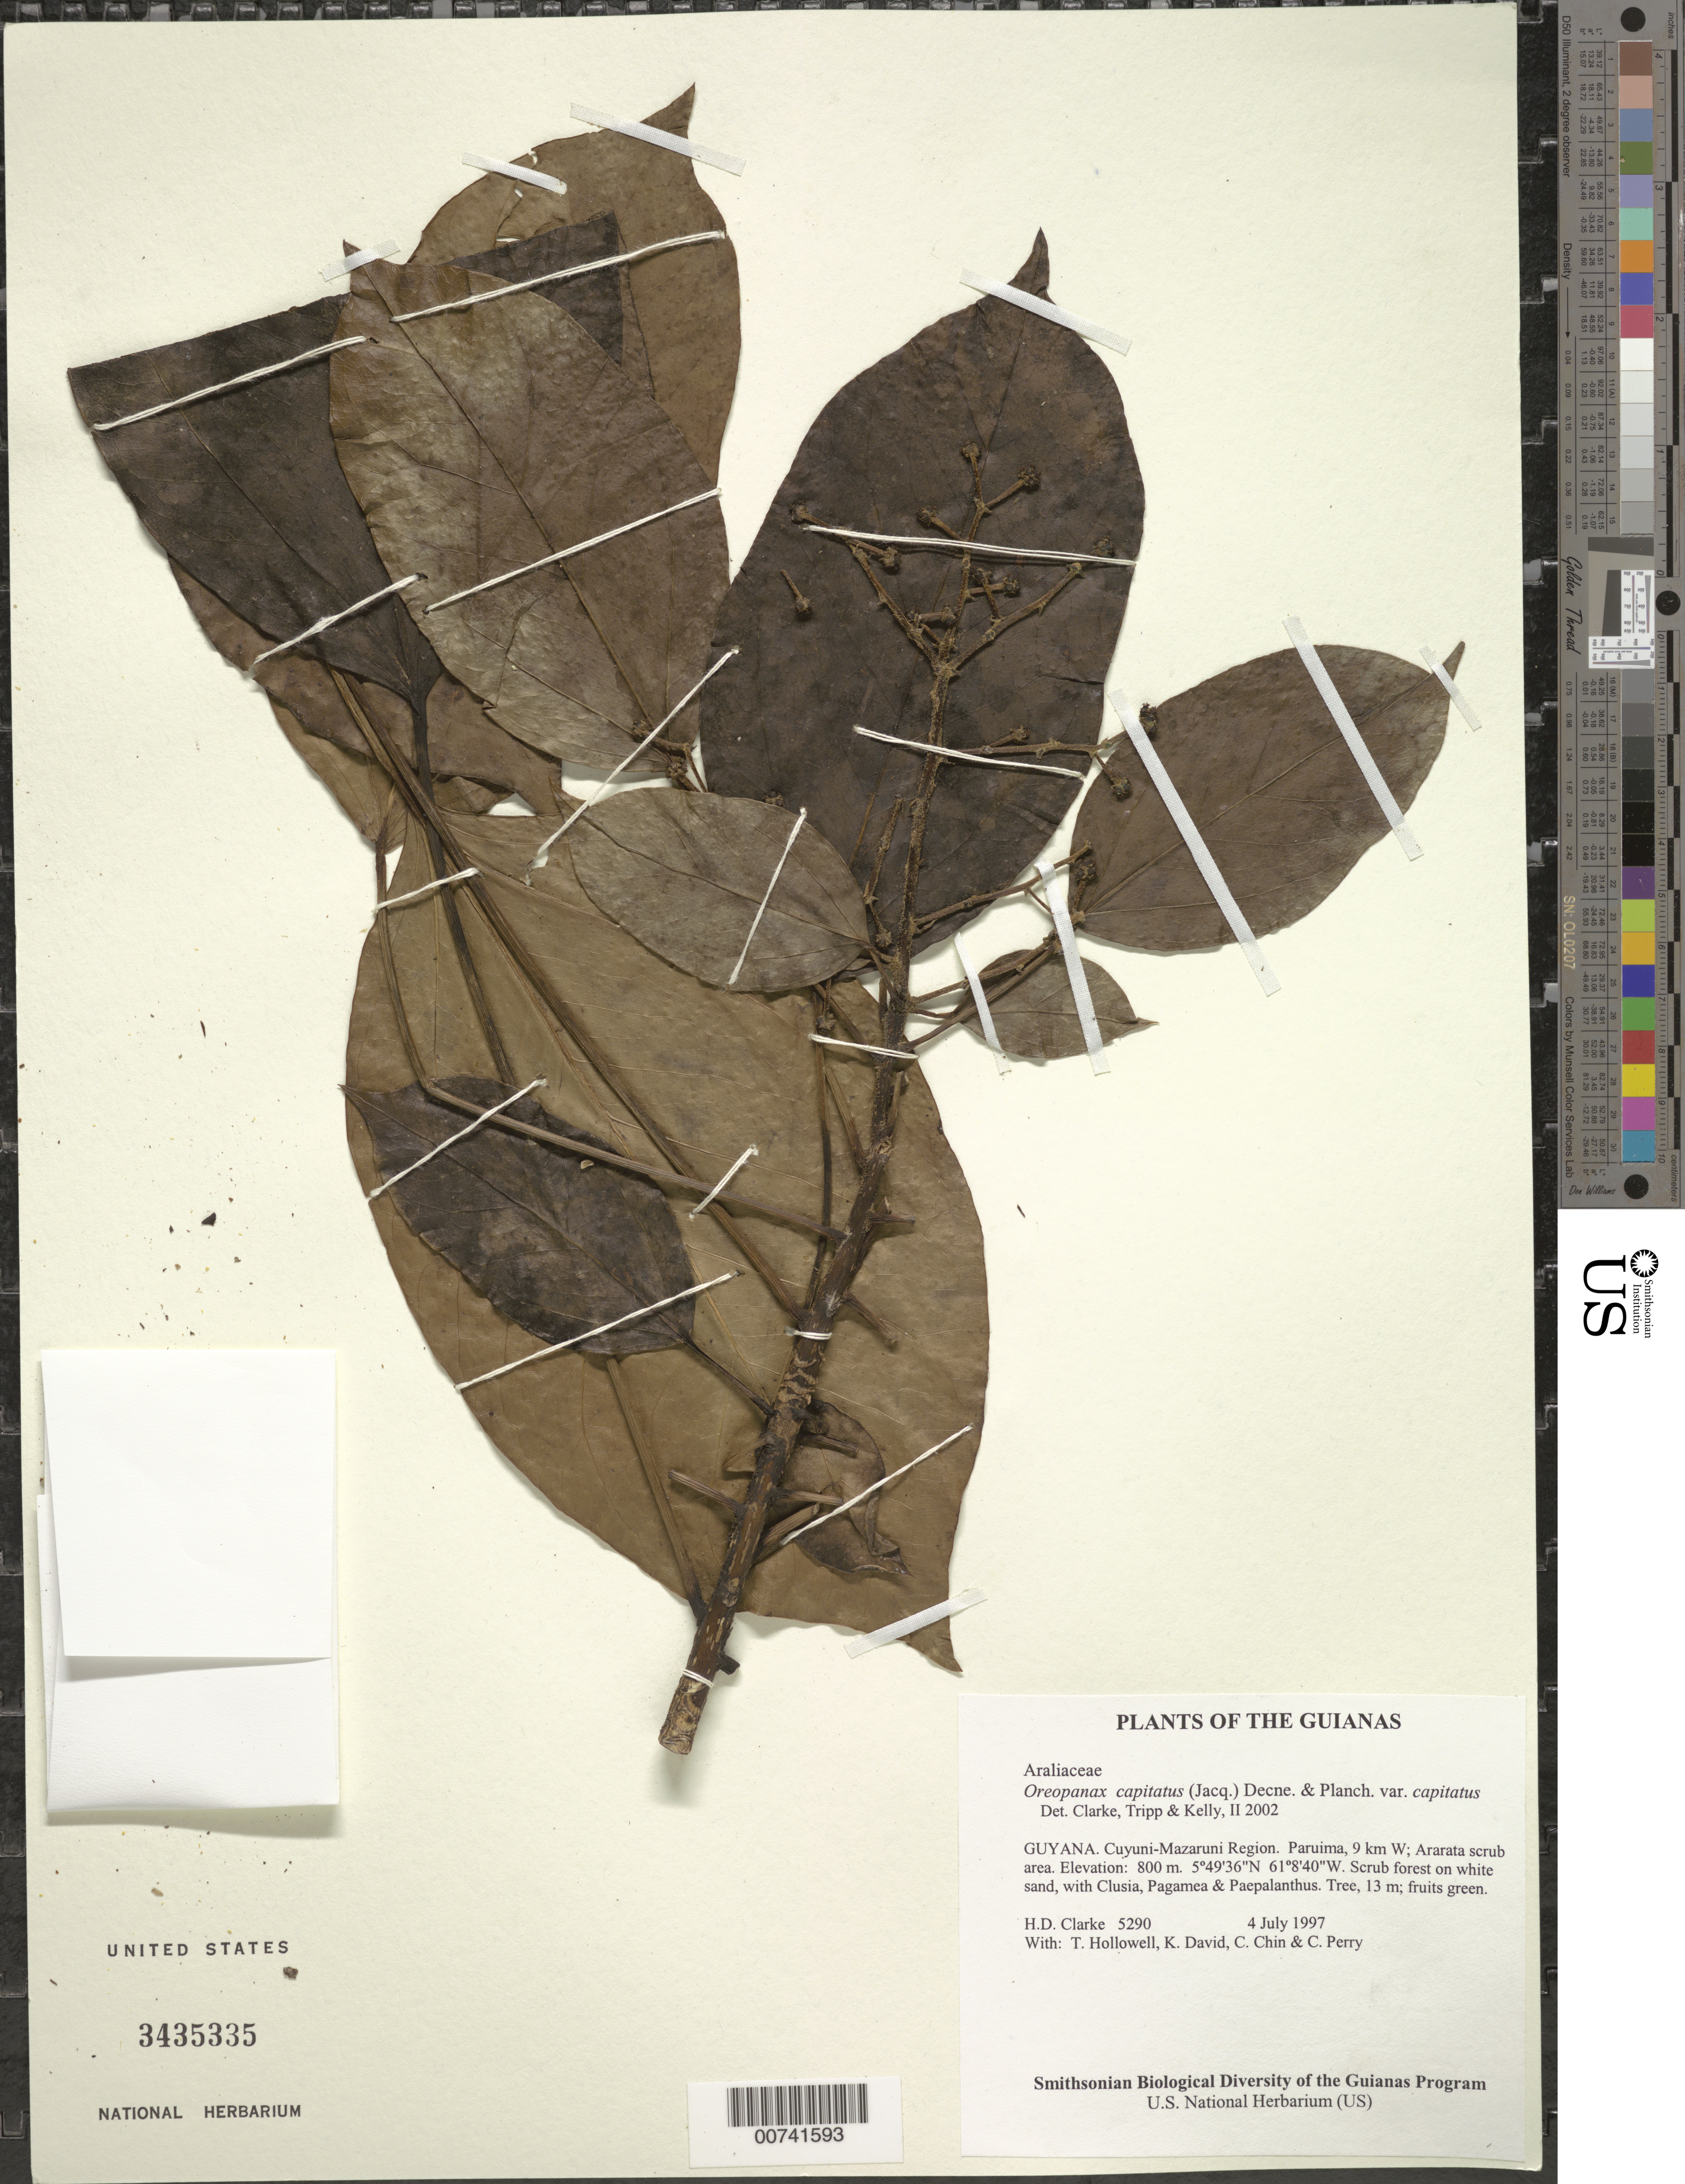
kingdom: Plantae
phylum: Tracheophyta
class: Magnoliopsida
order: Apiales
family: Araliaceae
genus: Oreopanax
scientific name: Oreopanax capitatus var. capitatus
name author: (Jacq.) Decne. & Planch.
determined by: Kelly, J.; Clarke, H. D.; Tripp, E. A.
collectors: H. D. Clarke, T. Hollowell, K. David, C. Chin & C. Perry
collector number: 5290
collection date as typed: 4 July 1997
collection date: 1997-07-04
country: Guyana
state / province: Cuyuni-Mazaruni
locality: Paruima, 9 km W; Ararata scrub area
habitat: Scrub forest on white sand, with Clusia, Pagamea & Paepalanthus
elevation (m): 800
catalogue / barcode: US 3435335